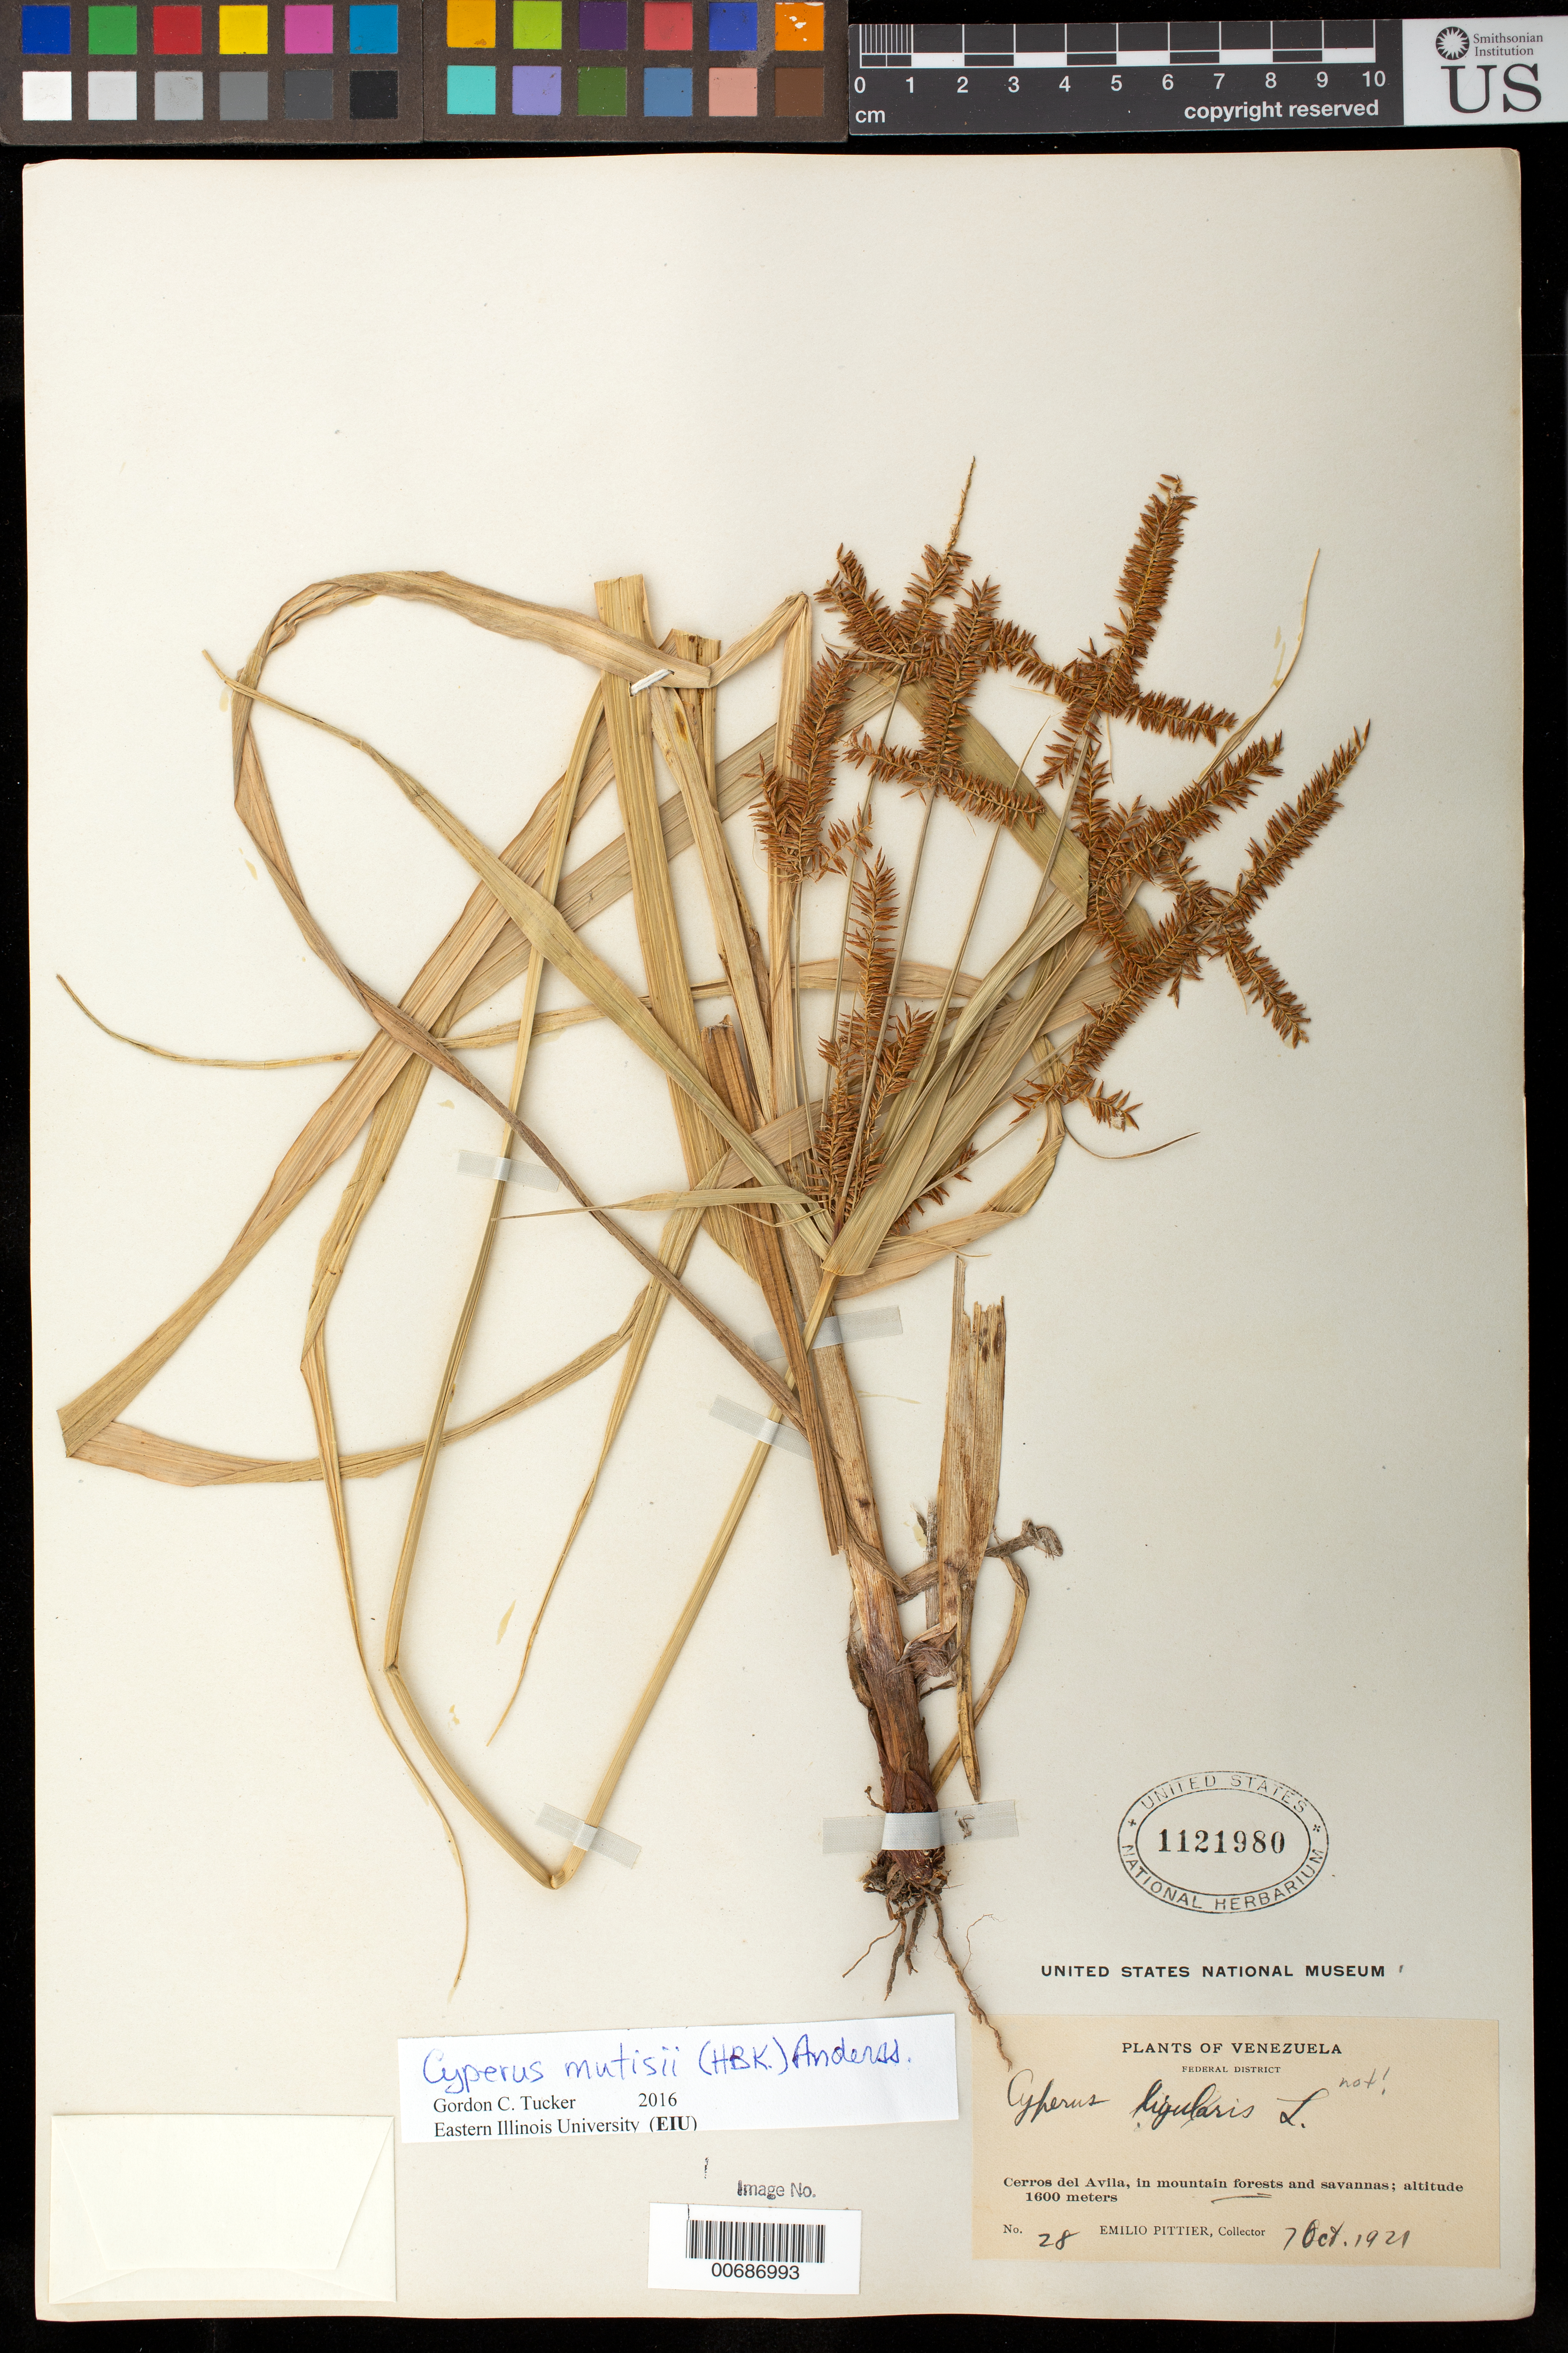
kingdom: Plantae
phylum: Tracheophyta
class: Liliopsida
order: Poales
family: Cyperaceae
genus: Cyperus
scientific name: Cyperus mutisii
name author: (Kunth) Andersson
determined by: Tucker, G. C.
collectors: H. F. Pittier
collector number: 28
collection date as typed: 7-Oct-21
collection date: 1921-10-07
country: Venezuela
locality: Cerros de Avila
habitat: In mountain forest and savannas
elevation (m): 1600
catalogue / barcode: US 1121980